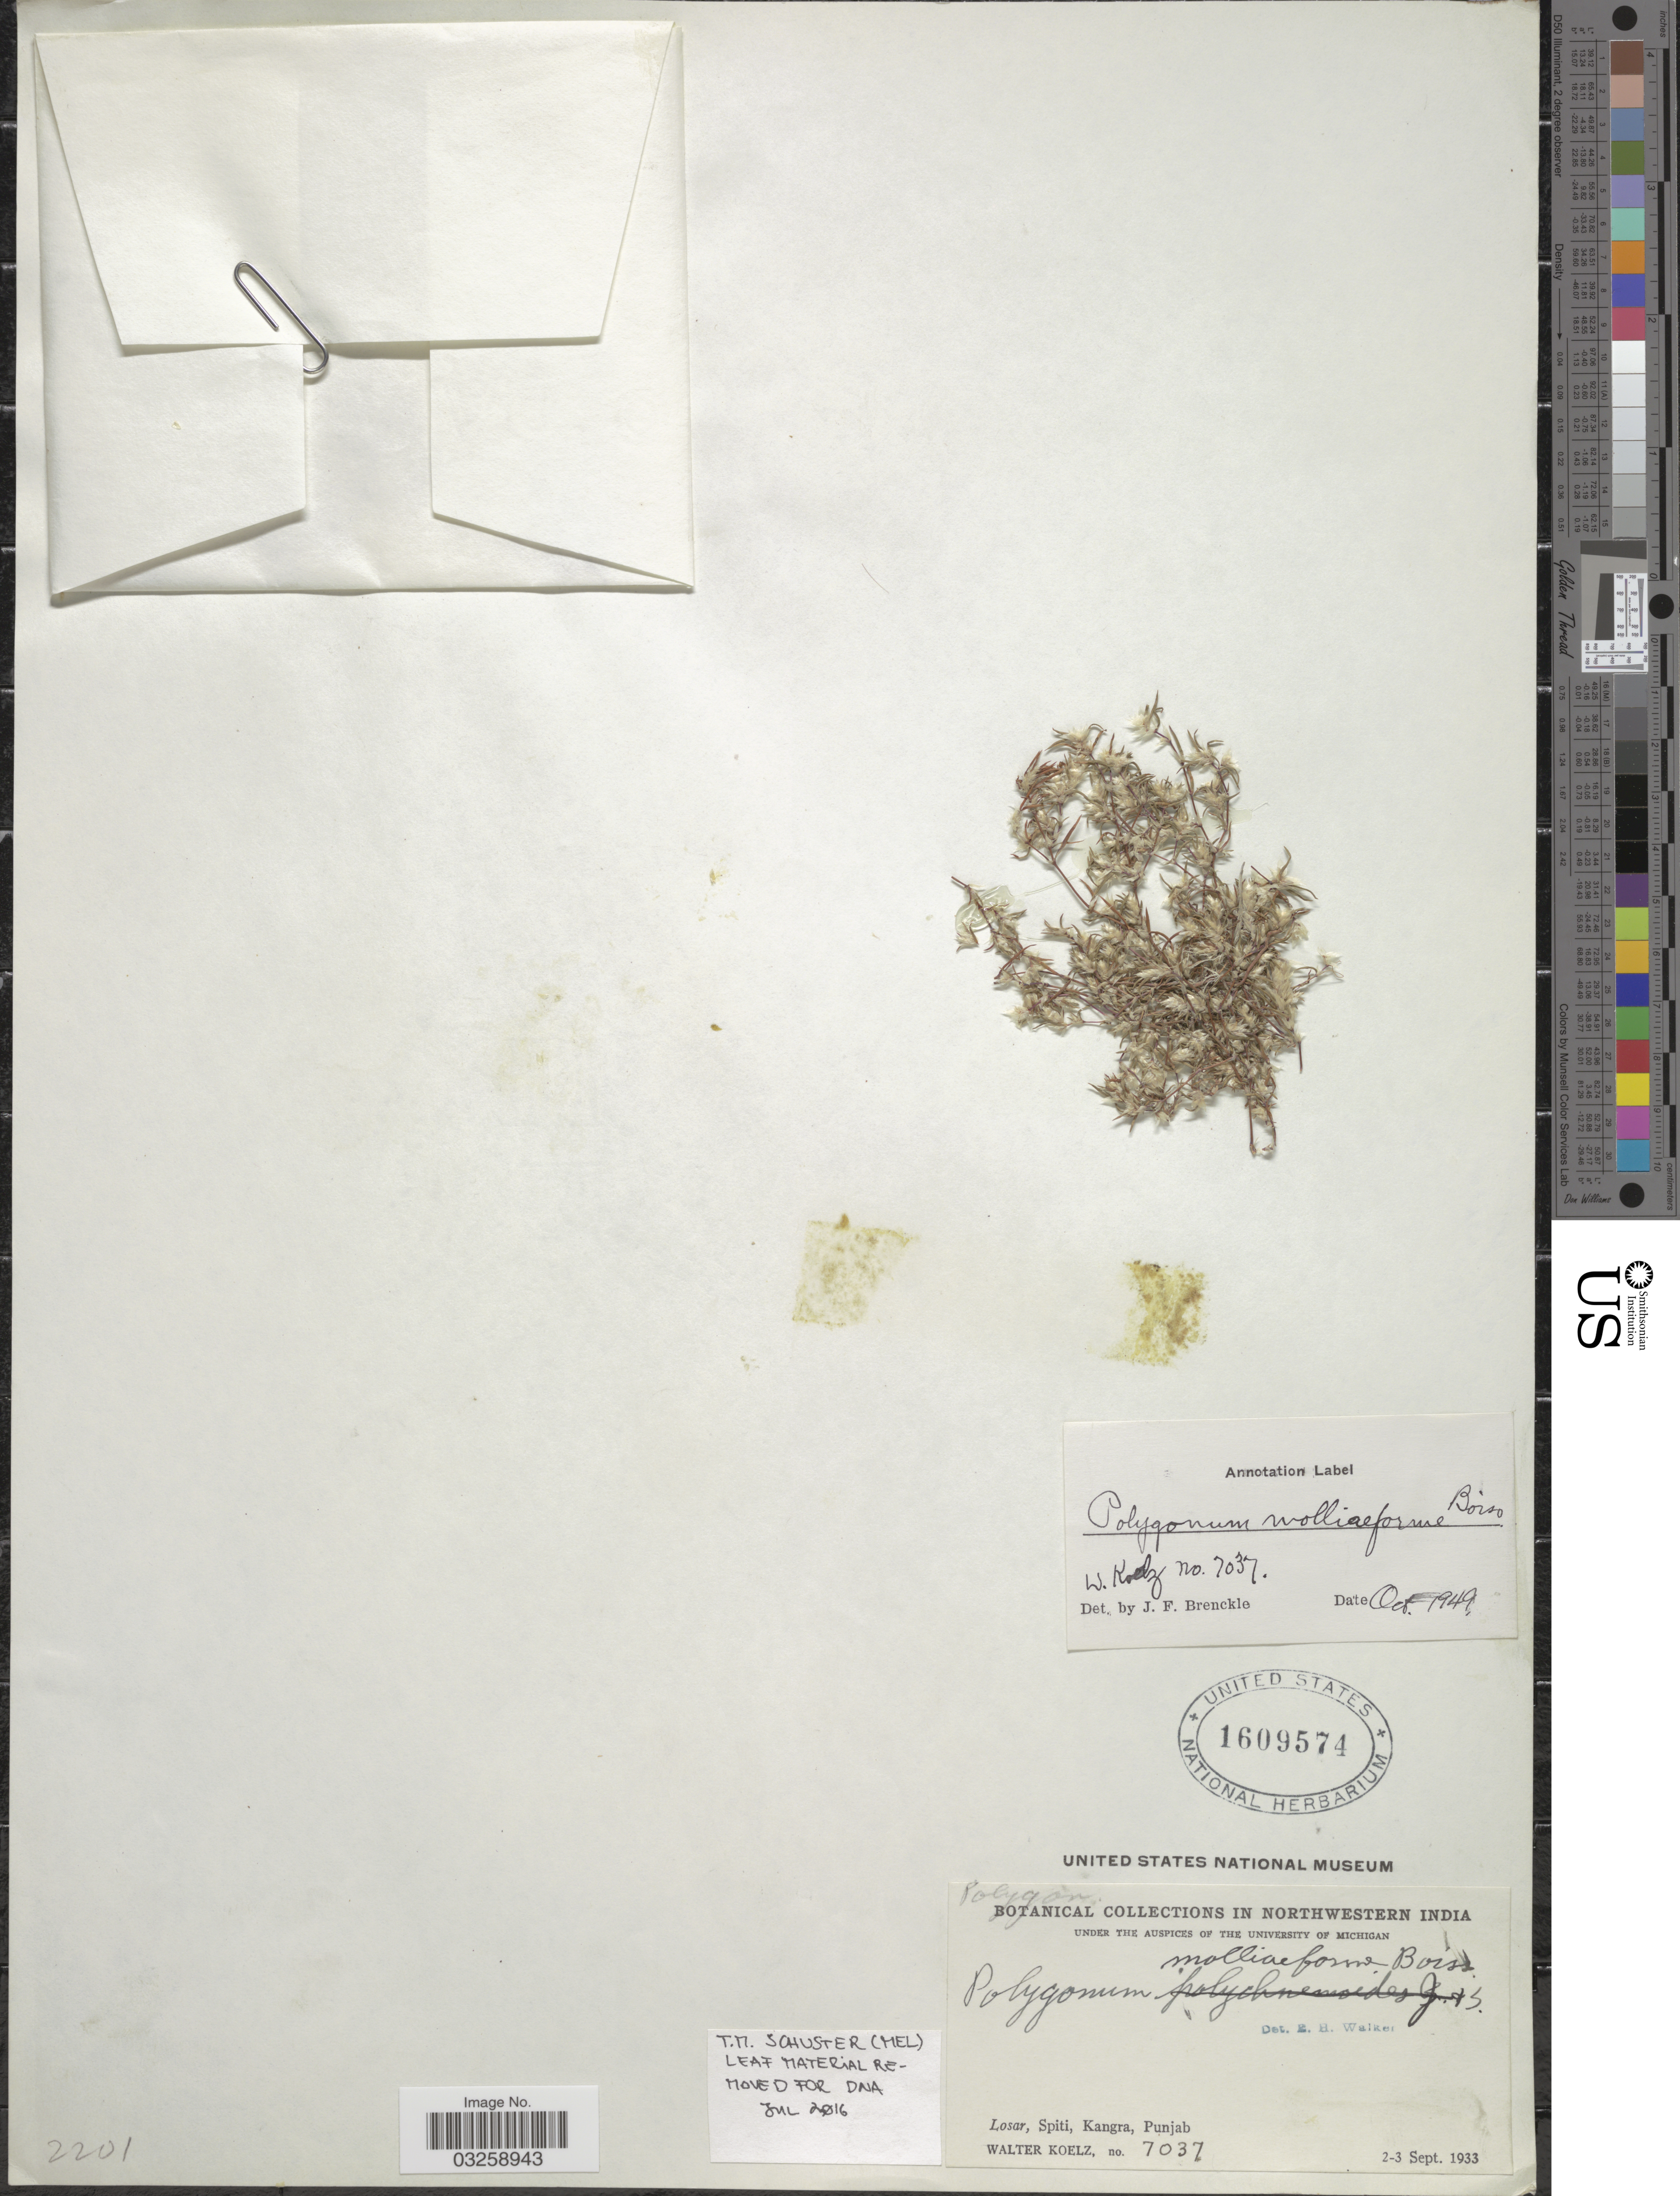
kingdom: Plantae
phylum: Tracheophyta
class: Magnoliopsida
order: Caryophyllales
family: Polygonaceae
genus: Polygonum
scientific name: Polygonum molliiforme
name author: Boiss.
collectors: W. N. Koelz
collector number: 7037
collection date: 1933-09-02/1933-09-03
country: India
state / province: Punjab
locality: Northwestern India. Losar, Spiti, Kangra, Punjab.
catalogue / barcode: US 1609574